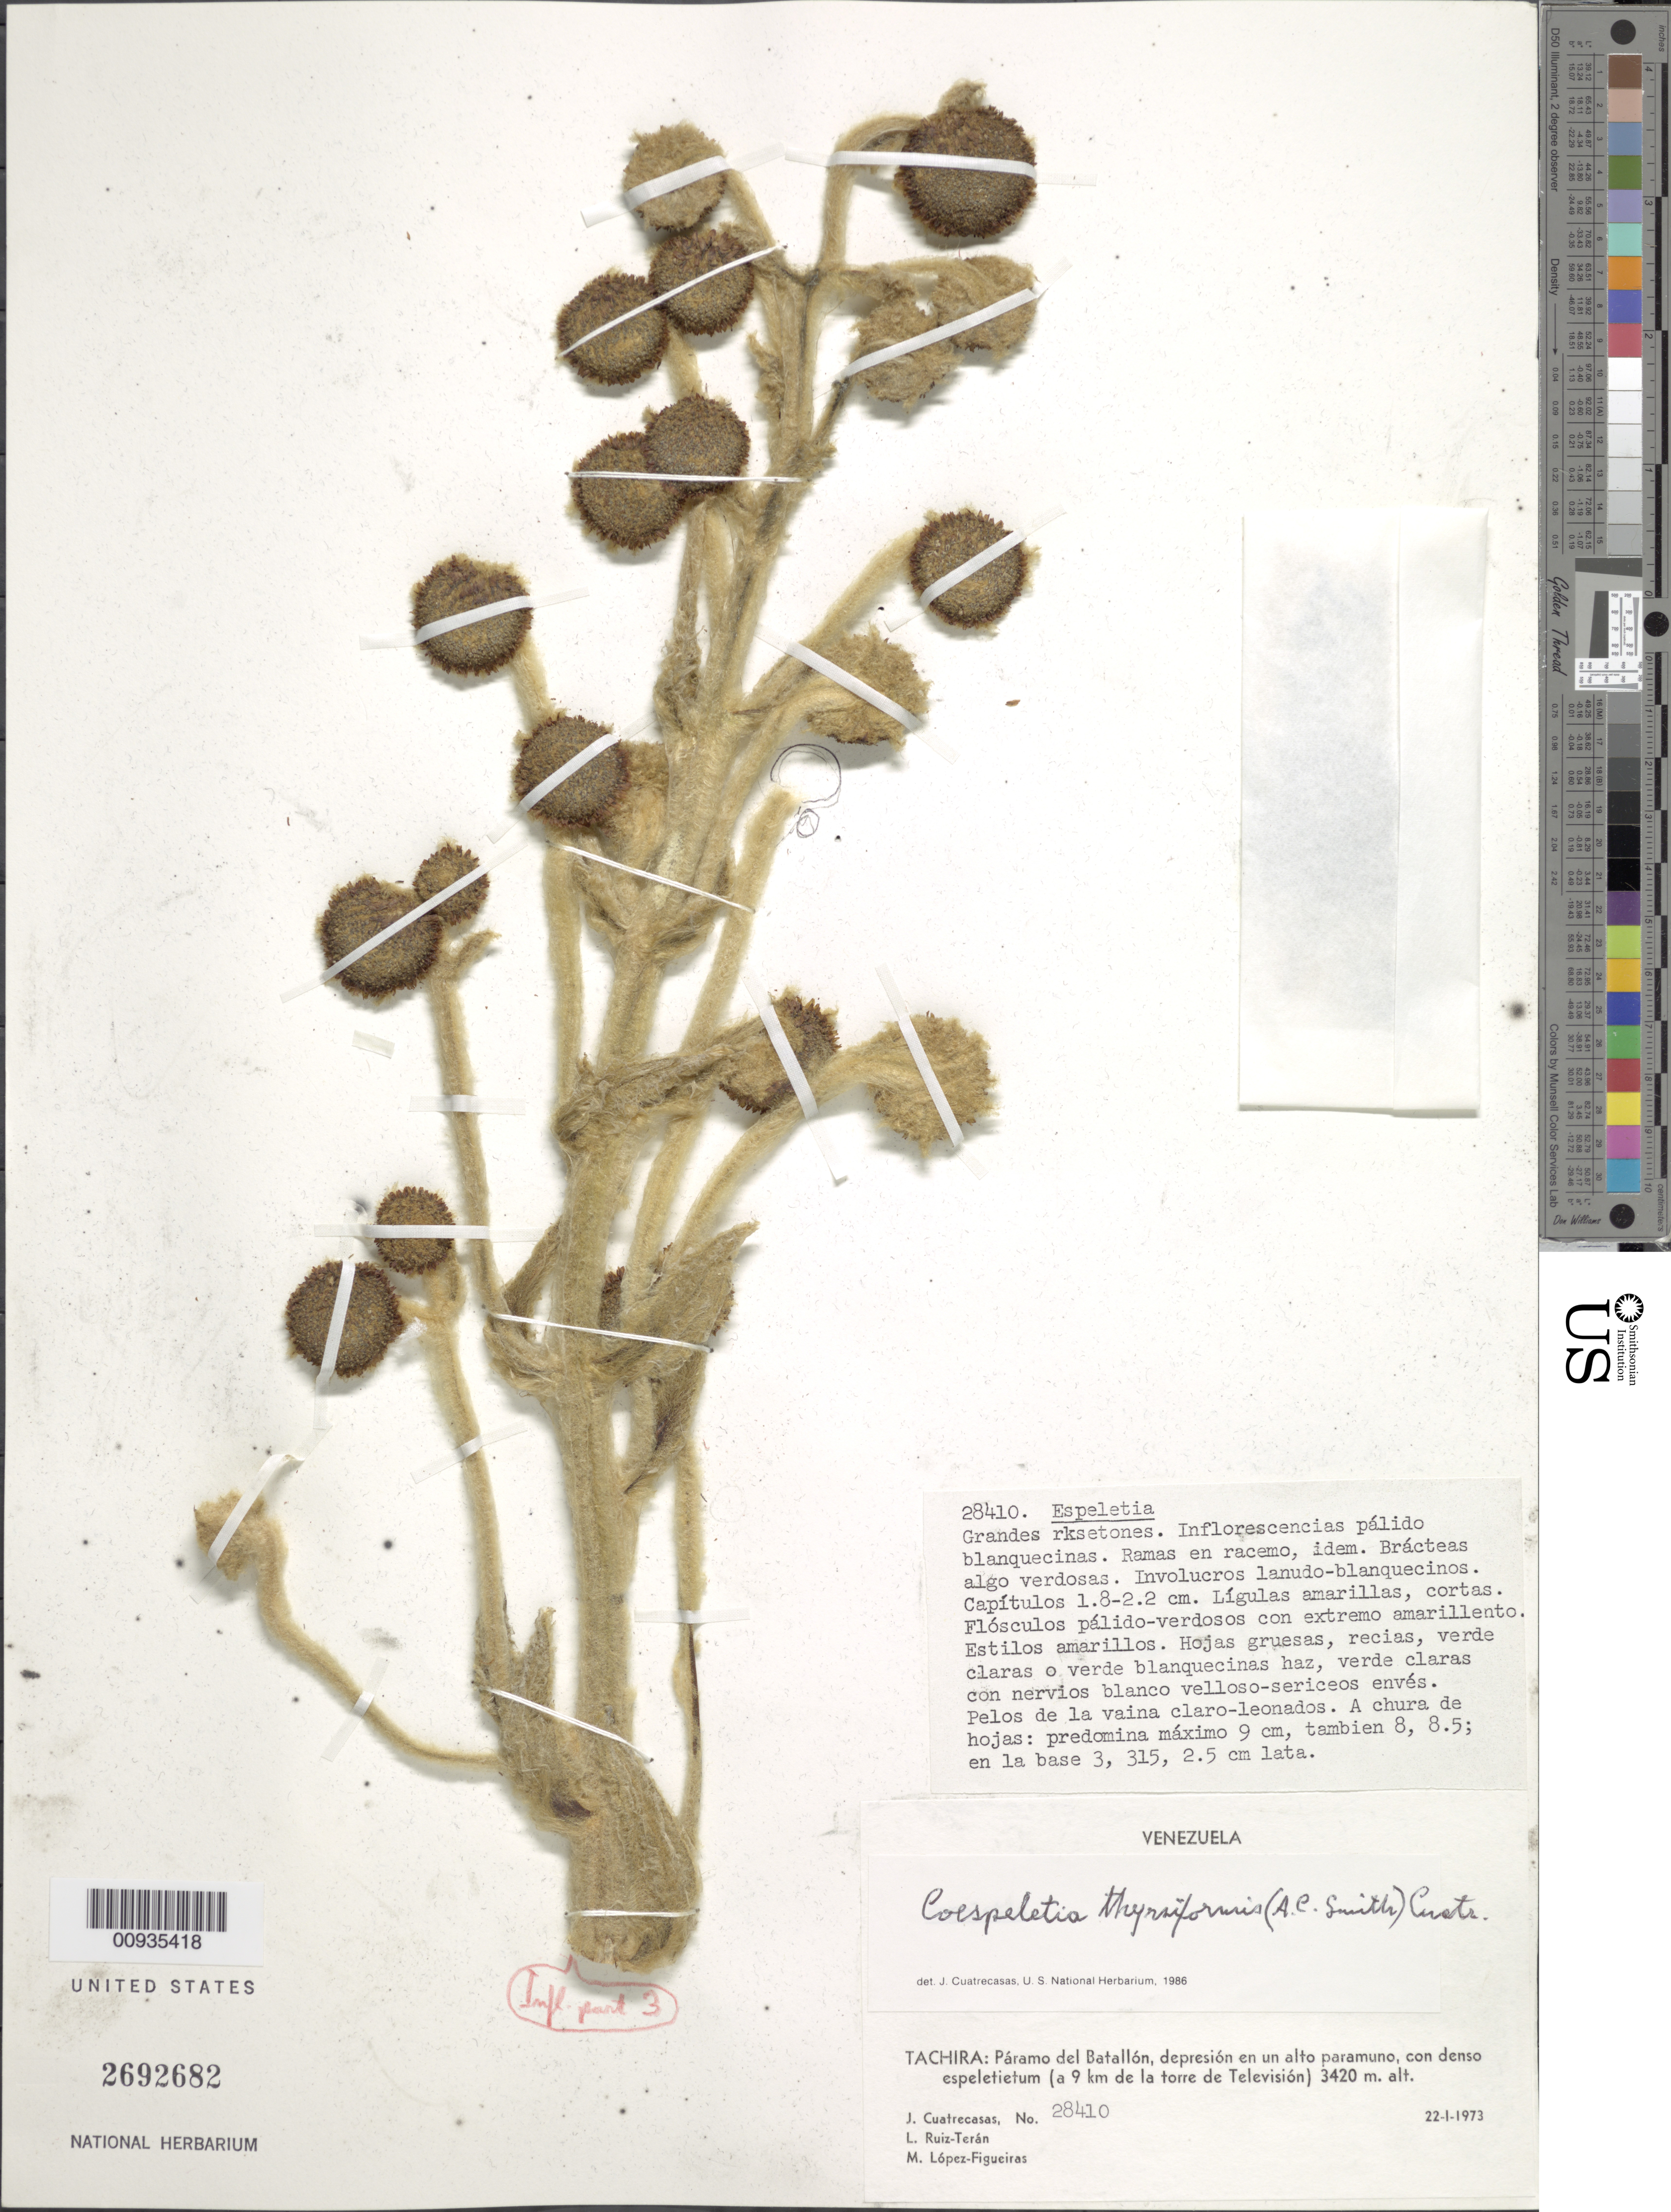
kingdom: Plantae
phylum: Tracheophyta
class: Magnoliopsida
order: Asterales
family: Asteraceae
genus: Coespeletia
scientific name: Coespeletia thyrsiformis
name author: (A.C. Sm.) Cuatrec.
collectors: J. Cuatrecasas, L. E. Ruíz-Terán & M. López Figueiras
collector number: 28410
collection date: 1973-01-22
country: Venezuela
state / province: Tachira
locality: Paramo del Batallon, depresion en un alto paramuno, con denso espeletietum (a 9 km de la torre de Television)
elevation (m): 3420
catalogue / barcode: US 2692682